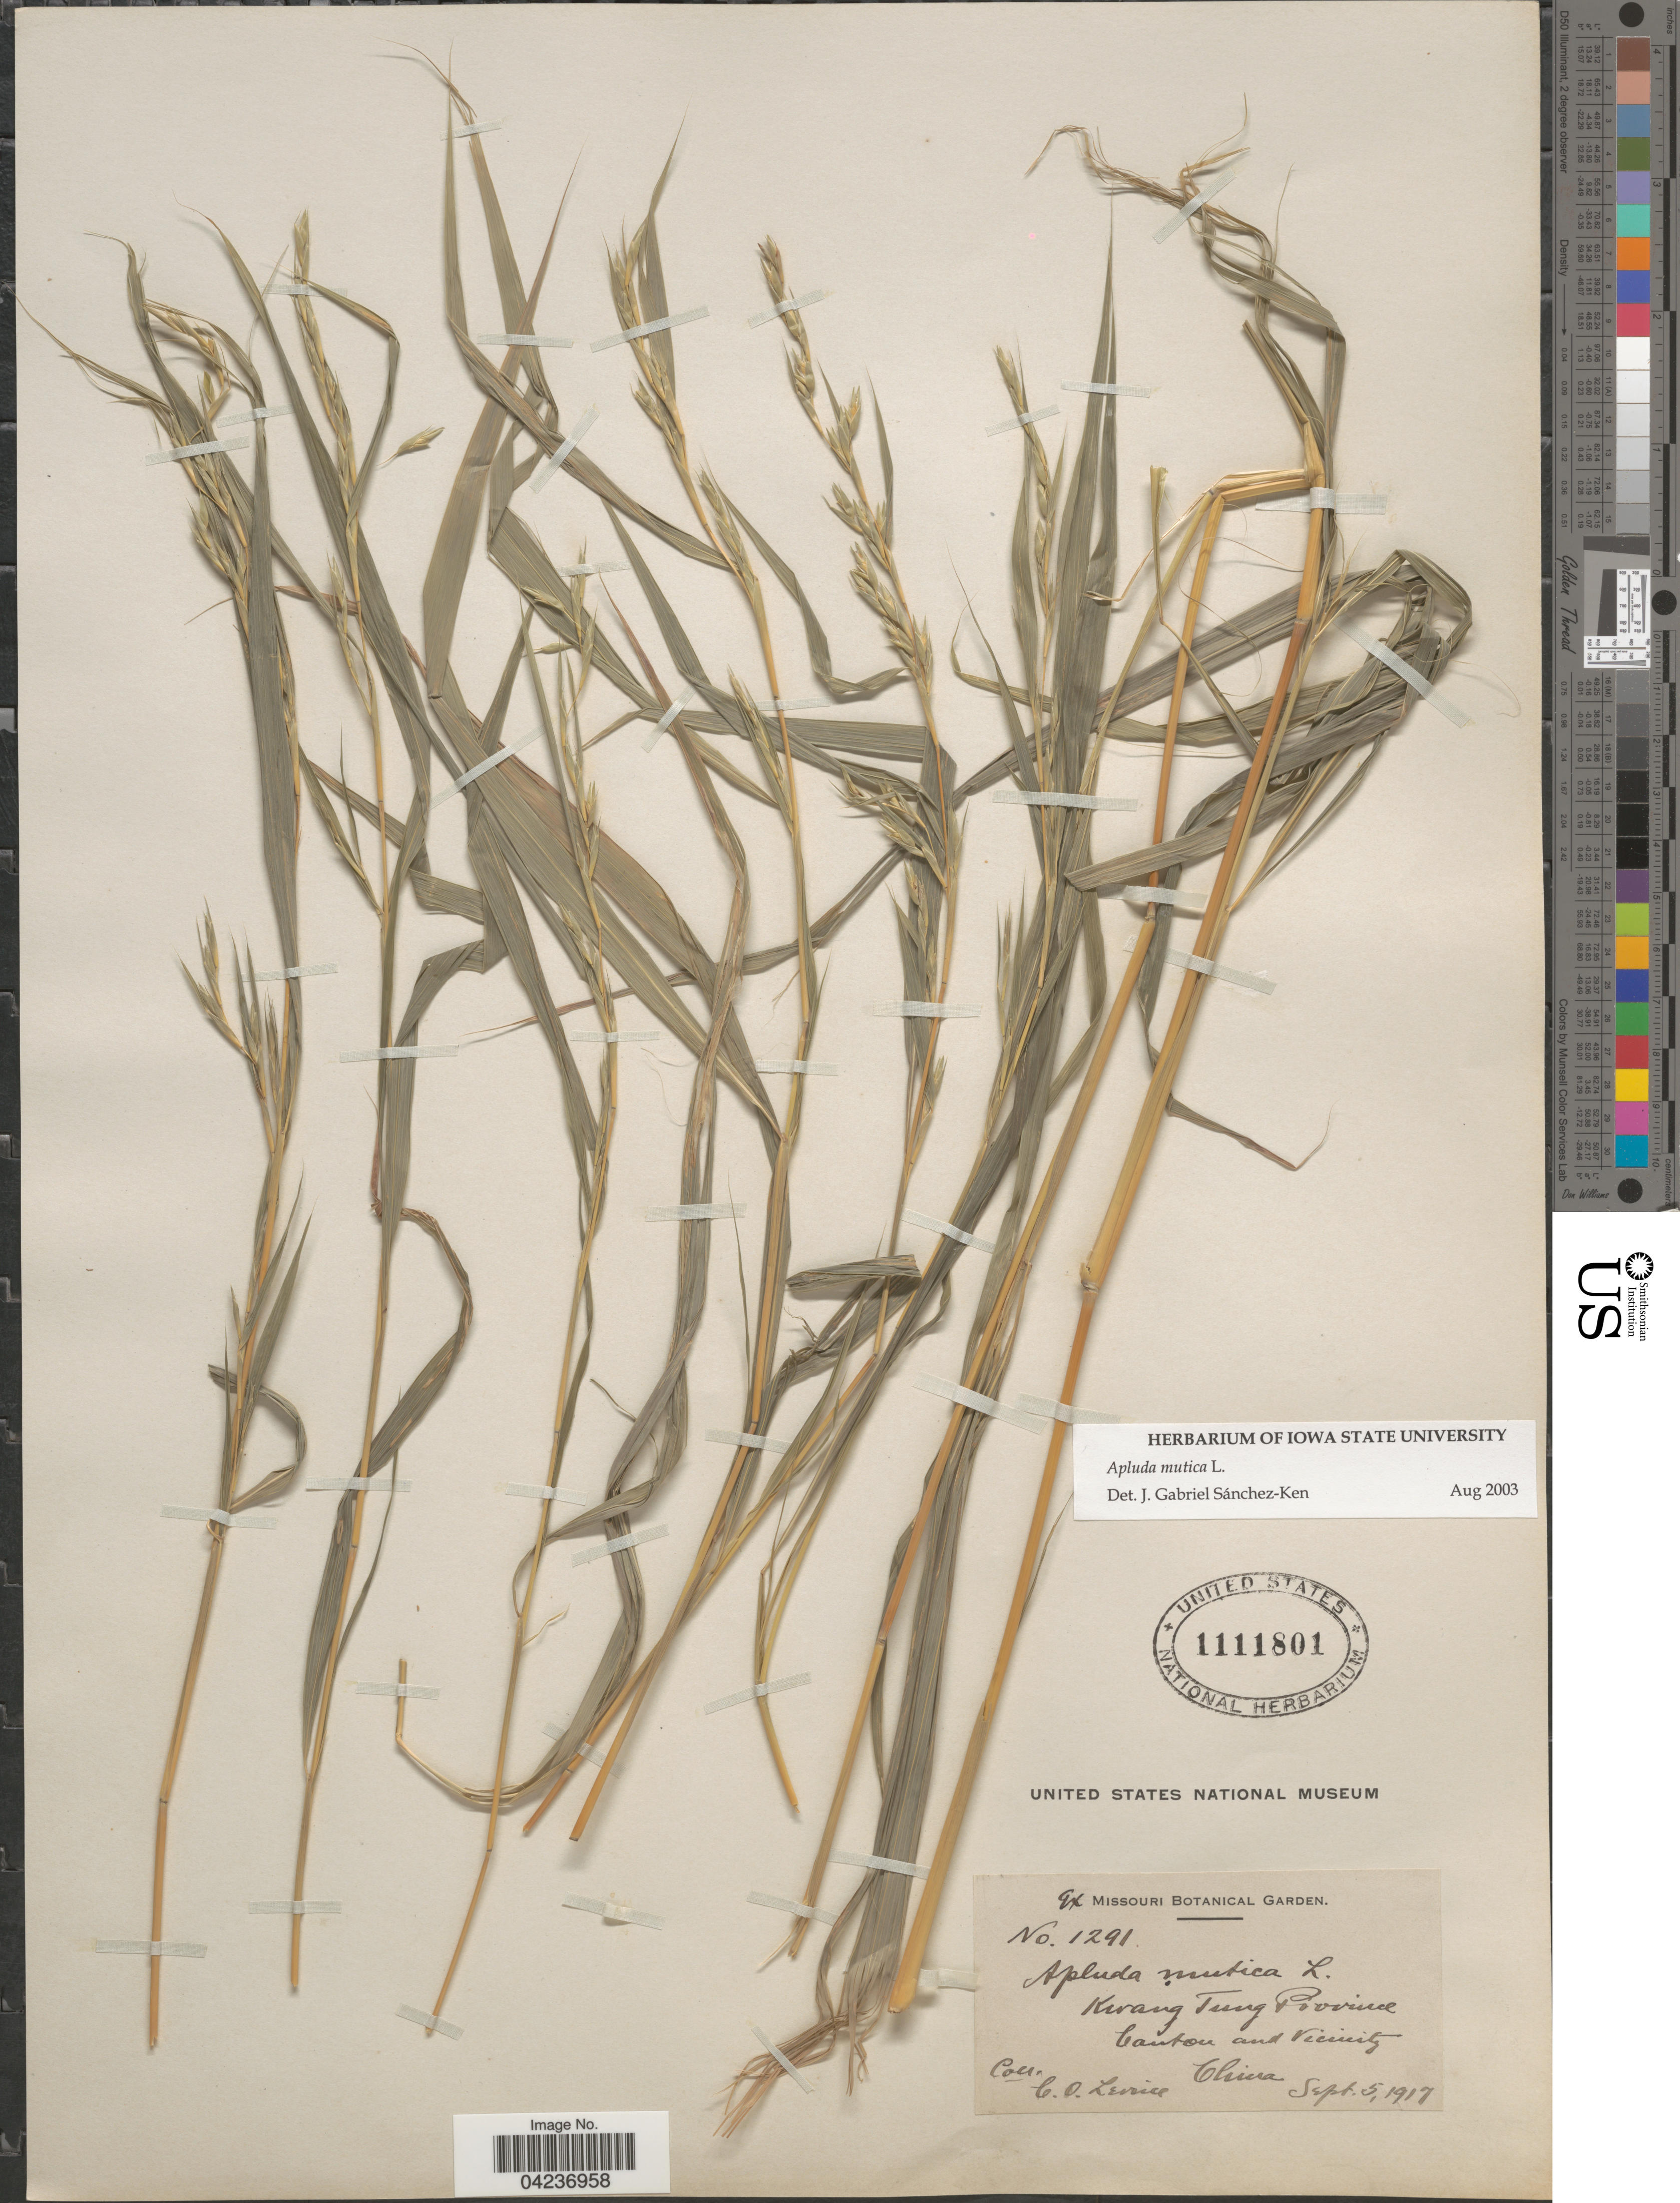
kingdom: Plantae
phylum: Tracheophyta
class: Liliopsida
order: Poales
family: Poaceae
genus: Apluda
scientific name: Apluda mutica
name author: L.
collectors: C. O. Levine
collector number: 1291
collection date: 1917-09-05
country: China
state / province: Guangdong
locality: Kwang Tung Province. Canton and Vicinity.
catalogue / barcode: US 1111801